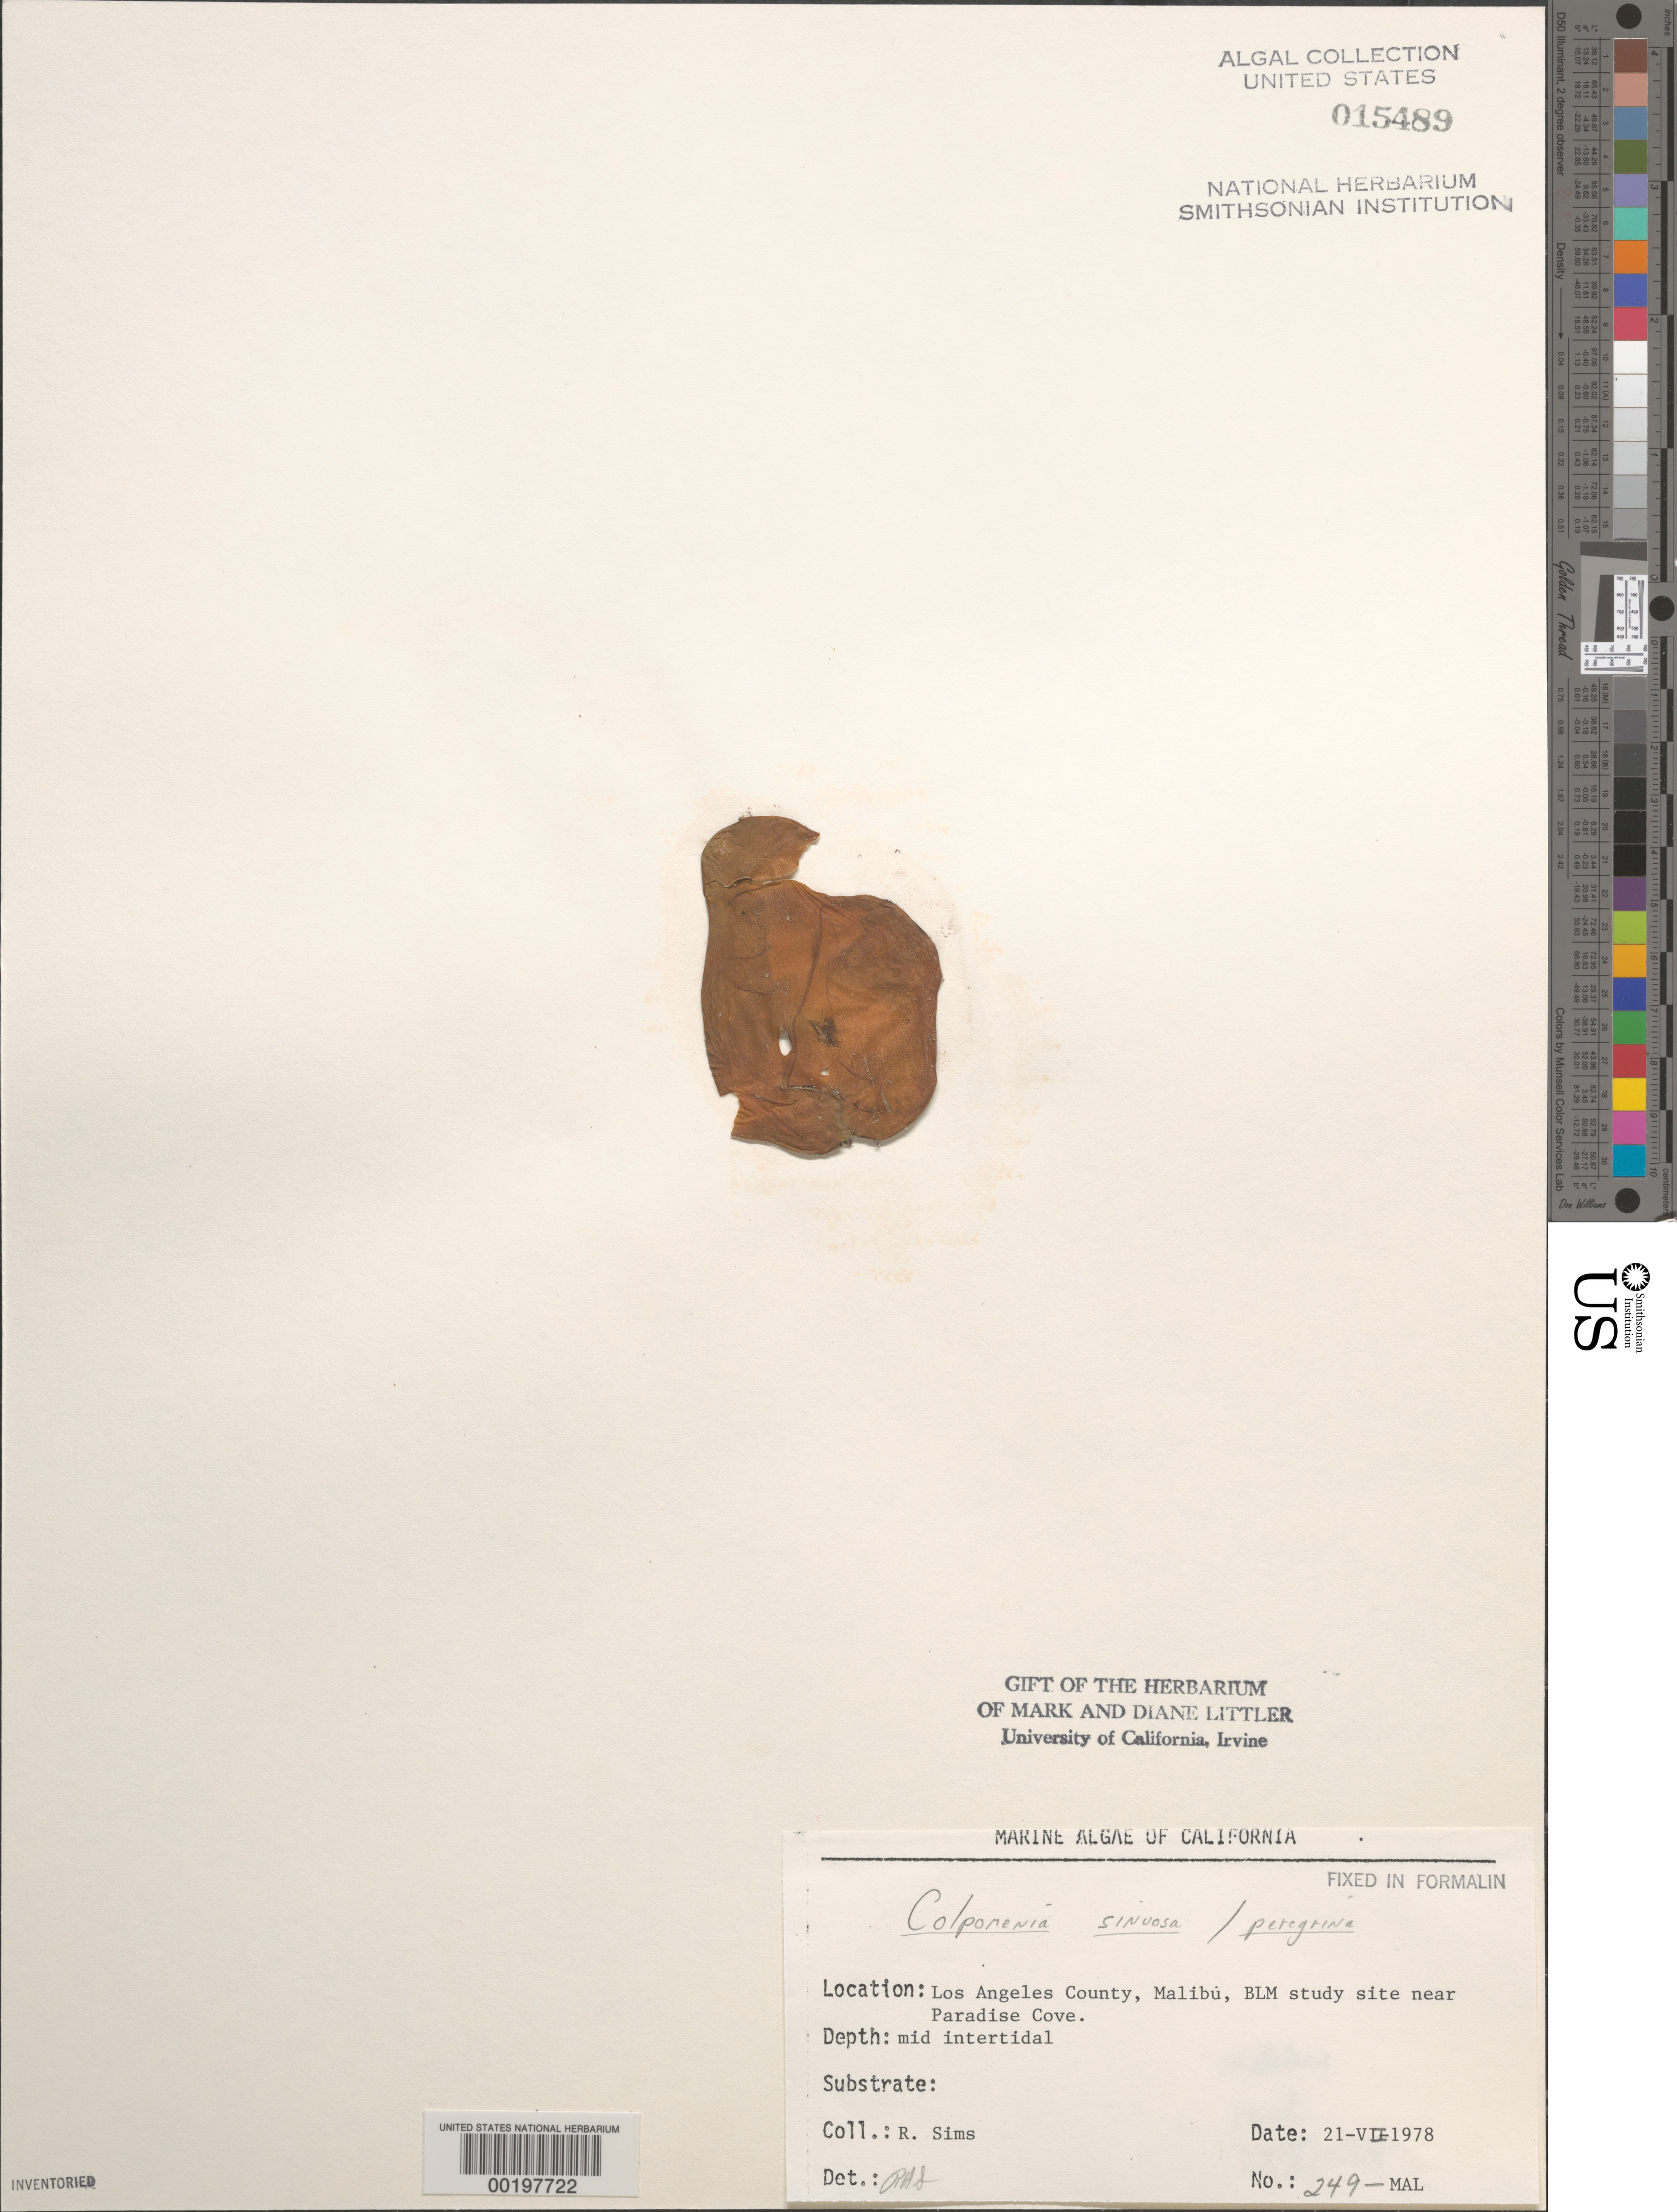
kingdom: Chromista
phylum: Ochrophyta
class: Phaeophyceae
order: Scytosiphonales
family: Scytosiphonaceae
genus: Colpomenia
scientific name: Colpomenia sinuosa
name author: (K. Mert. ex Roth) Derbes & Solier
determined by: Sims, Robert H.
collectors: R. H. Sims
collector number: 249-MAL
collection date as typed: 21 Jul 1978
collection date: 1978-07-21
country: United States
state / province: California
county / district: Los Angeles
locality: Malibu, near Paradise Cove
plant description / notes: BLM-SOCALBIGHT Rocky Intertidal Survey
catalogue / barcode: US 15489